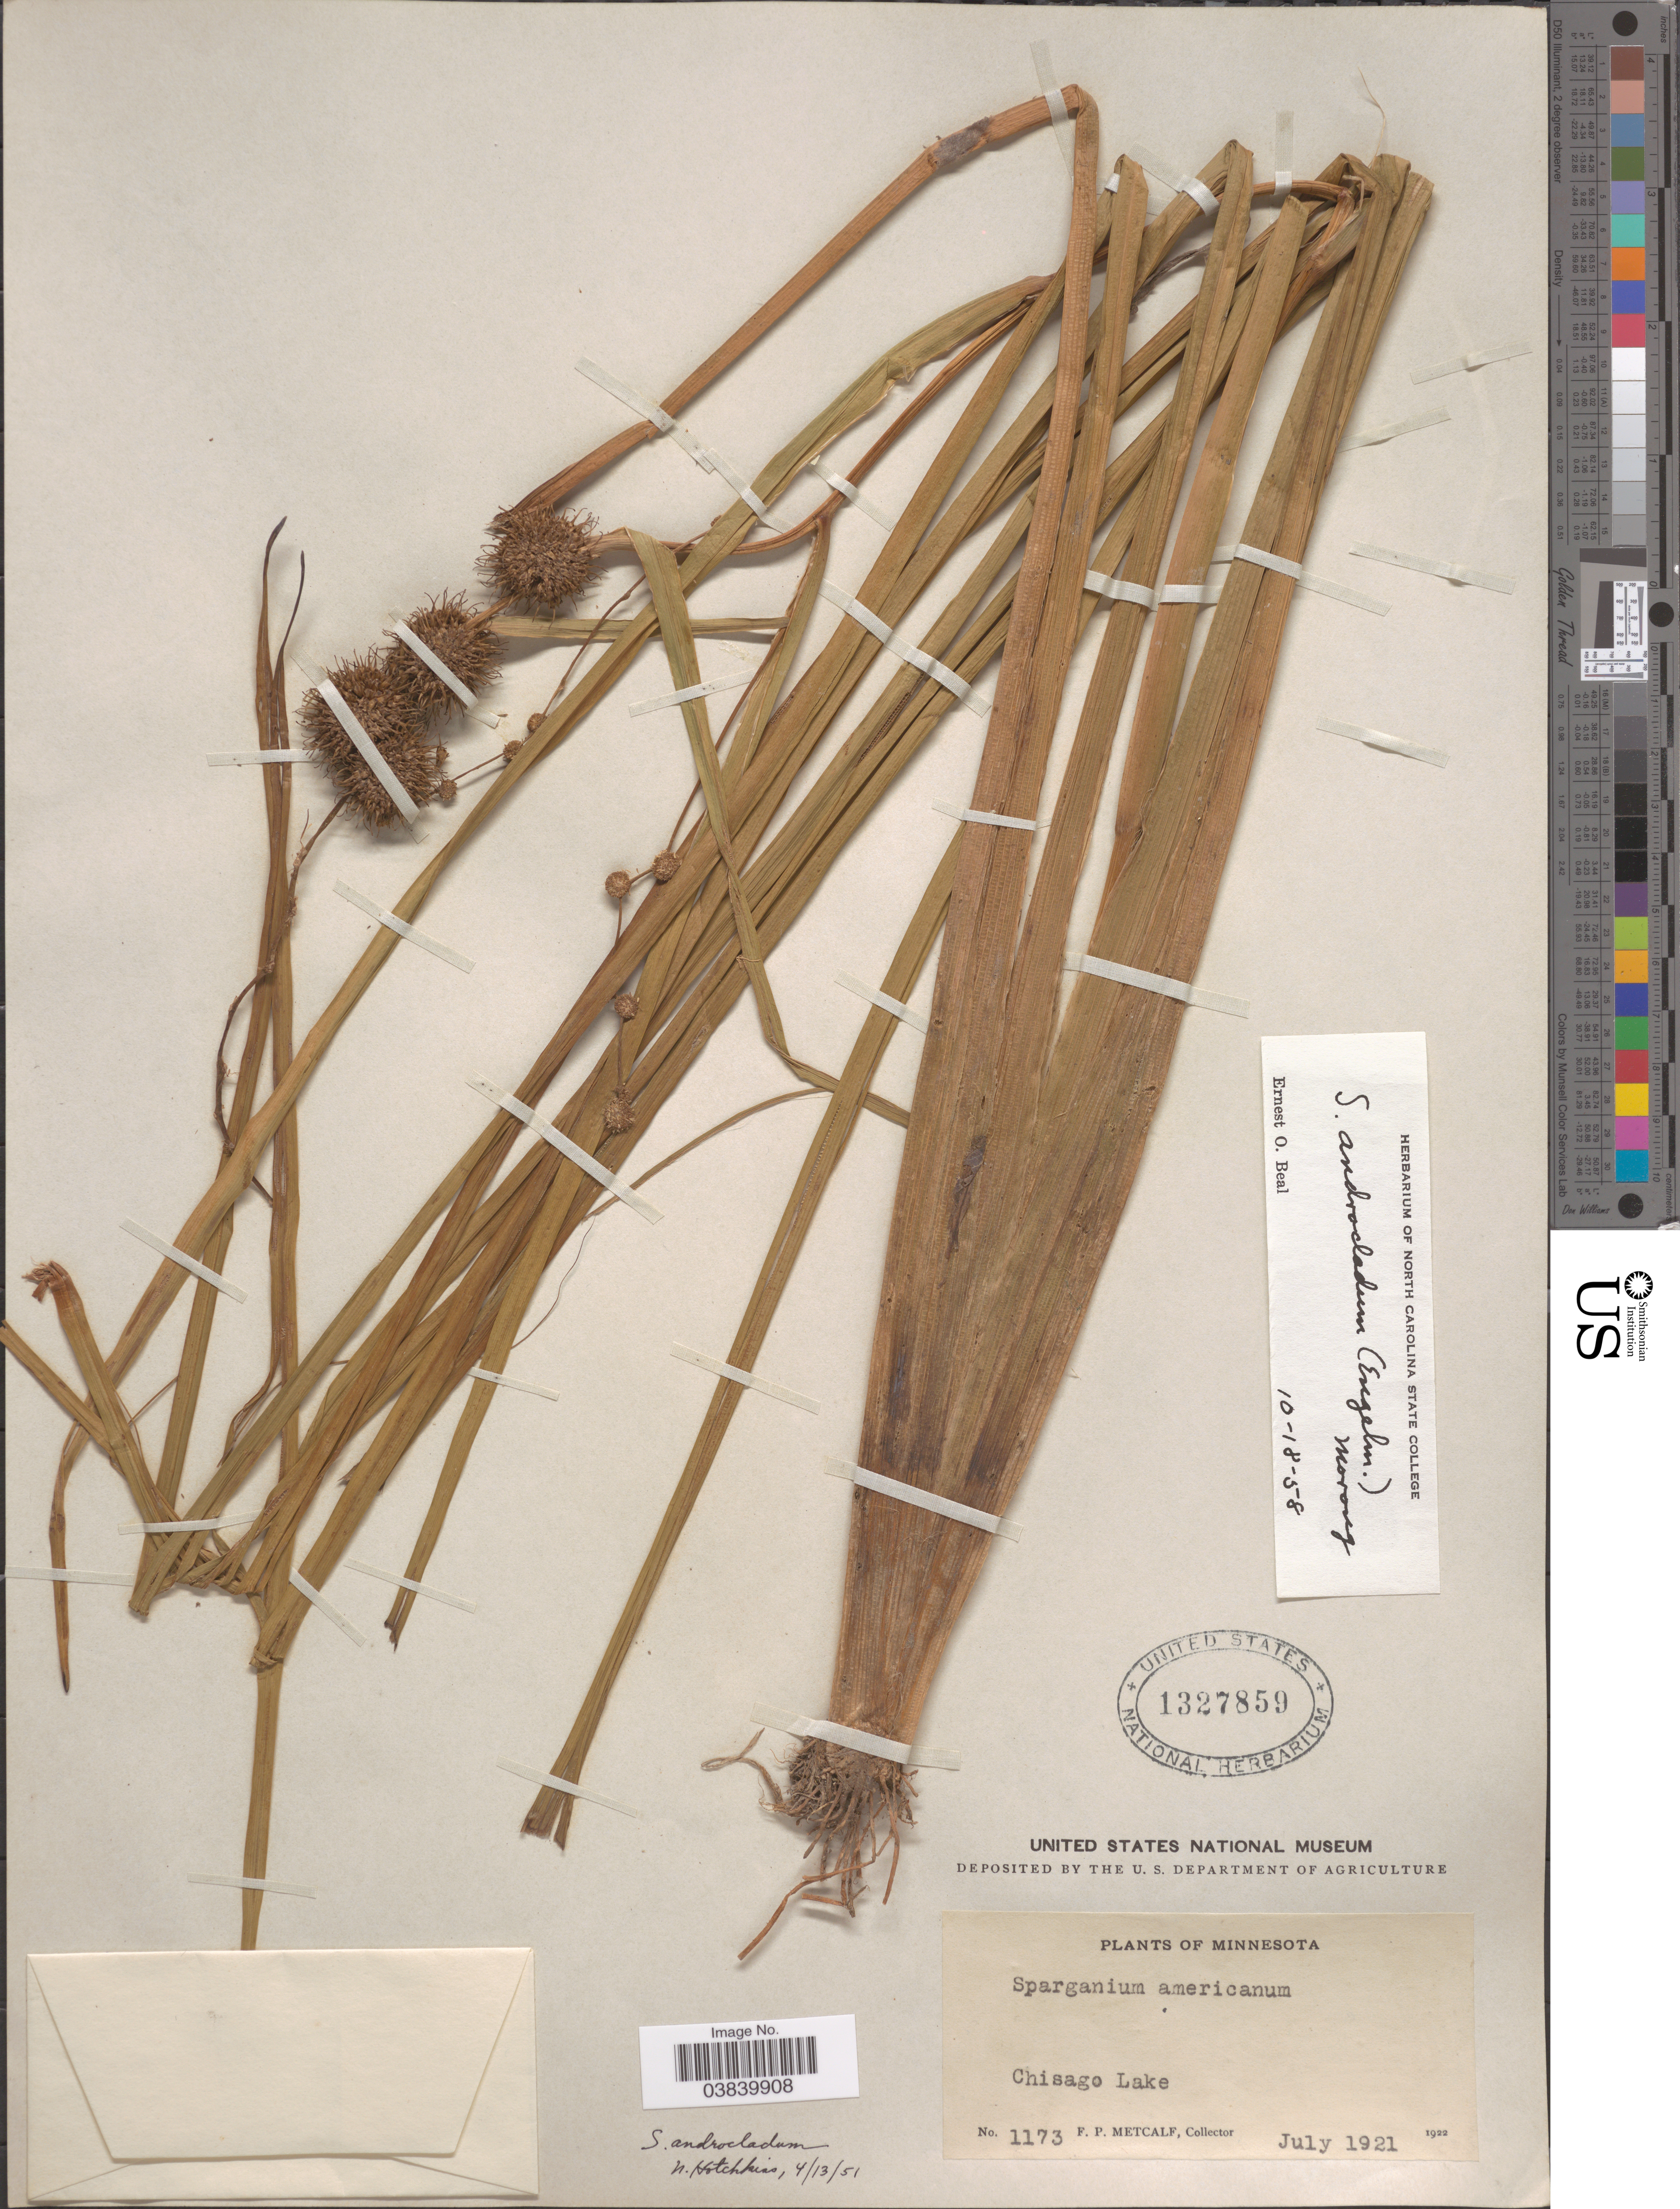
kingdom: Plantae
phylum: Tracheophyta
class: Liliopsida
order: Poales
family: Typhaceae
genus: Sparganium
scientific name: Sparganium androcladum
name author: Morong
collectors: F. Metcalf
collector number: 1173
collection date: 1921-07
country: United States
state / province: Minnesota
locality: Chisago Lake.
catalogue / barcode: US 1327859